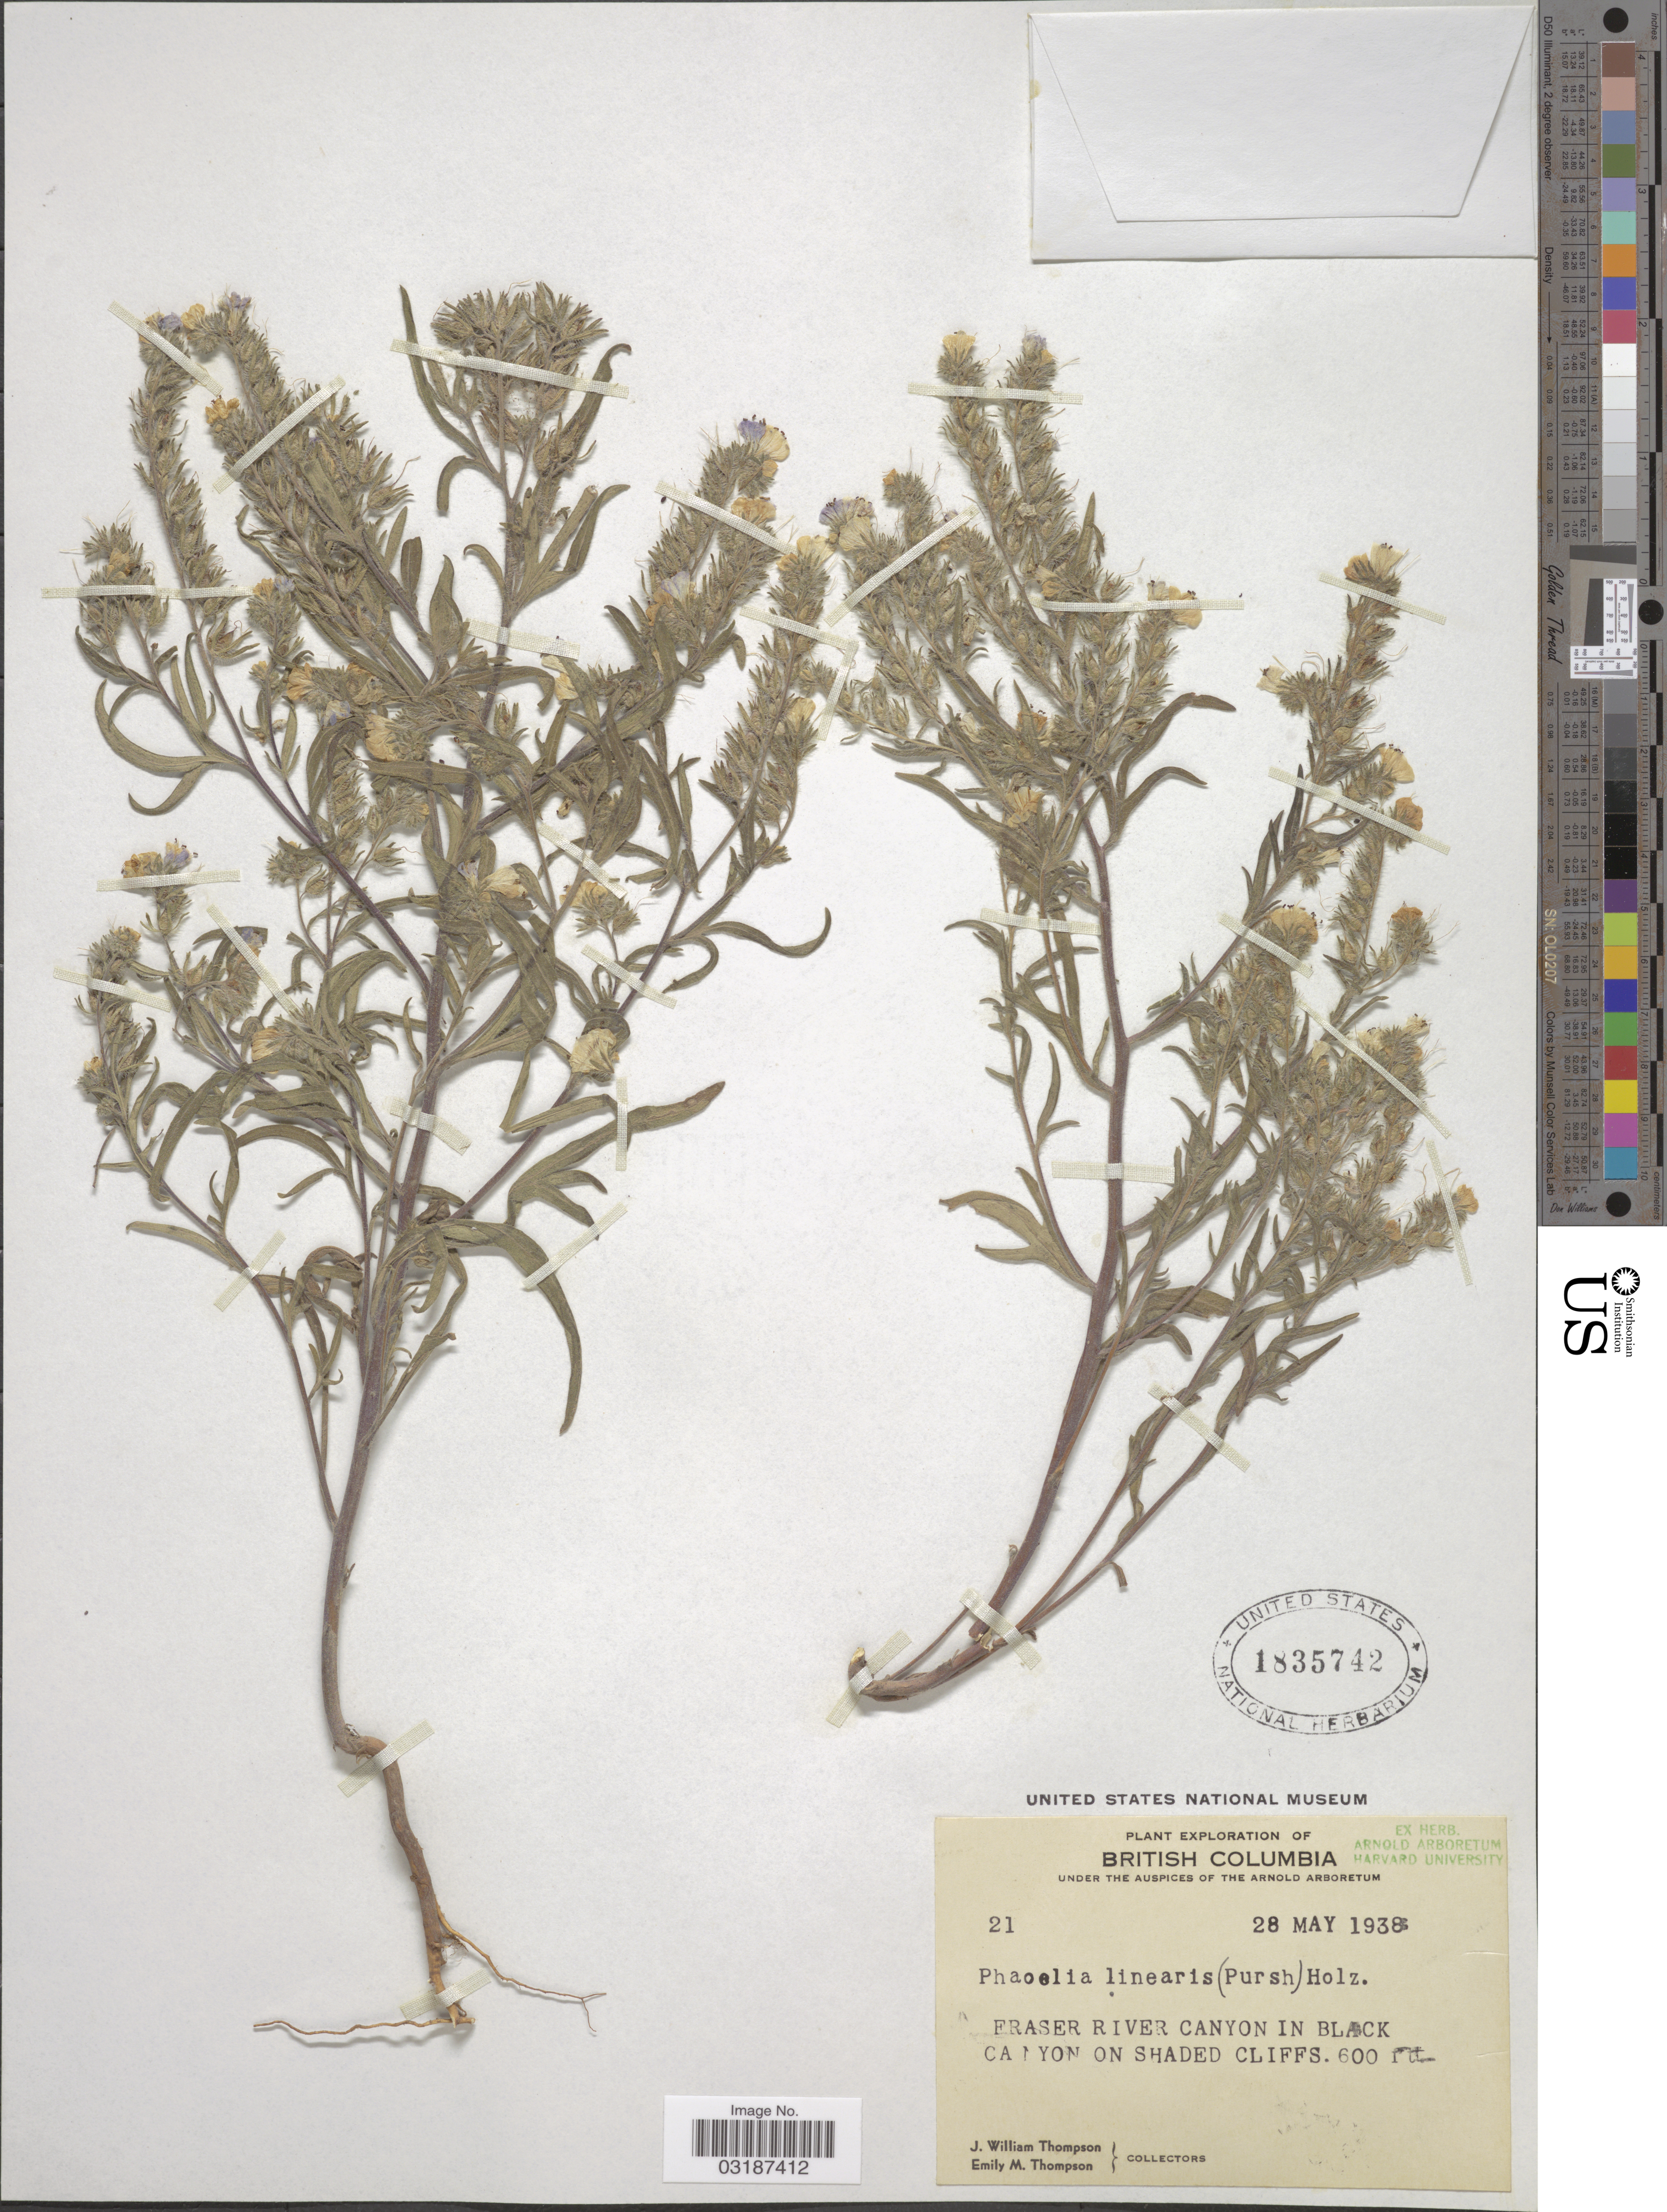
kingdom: Plantae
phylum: Tracheophyta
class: Magnoliopsida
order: Boraginales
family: Hydrophyllaceae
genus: Phacelia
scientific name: Phacelia linearis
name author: (Pursh) Holz.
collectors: J. W. Thompson & E. M. Thompson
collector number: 21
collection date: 1938-05-28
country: Canada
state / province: British Columbia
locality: Fraser River Canyon in Black Canyon on shaded Cliffs.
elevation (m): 183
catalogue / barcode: US 1835742